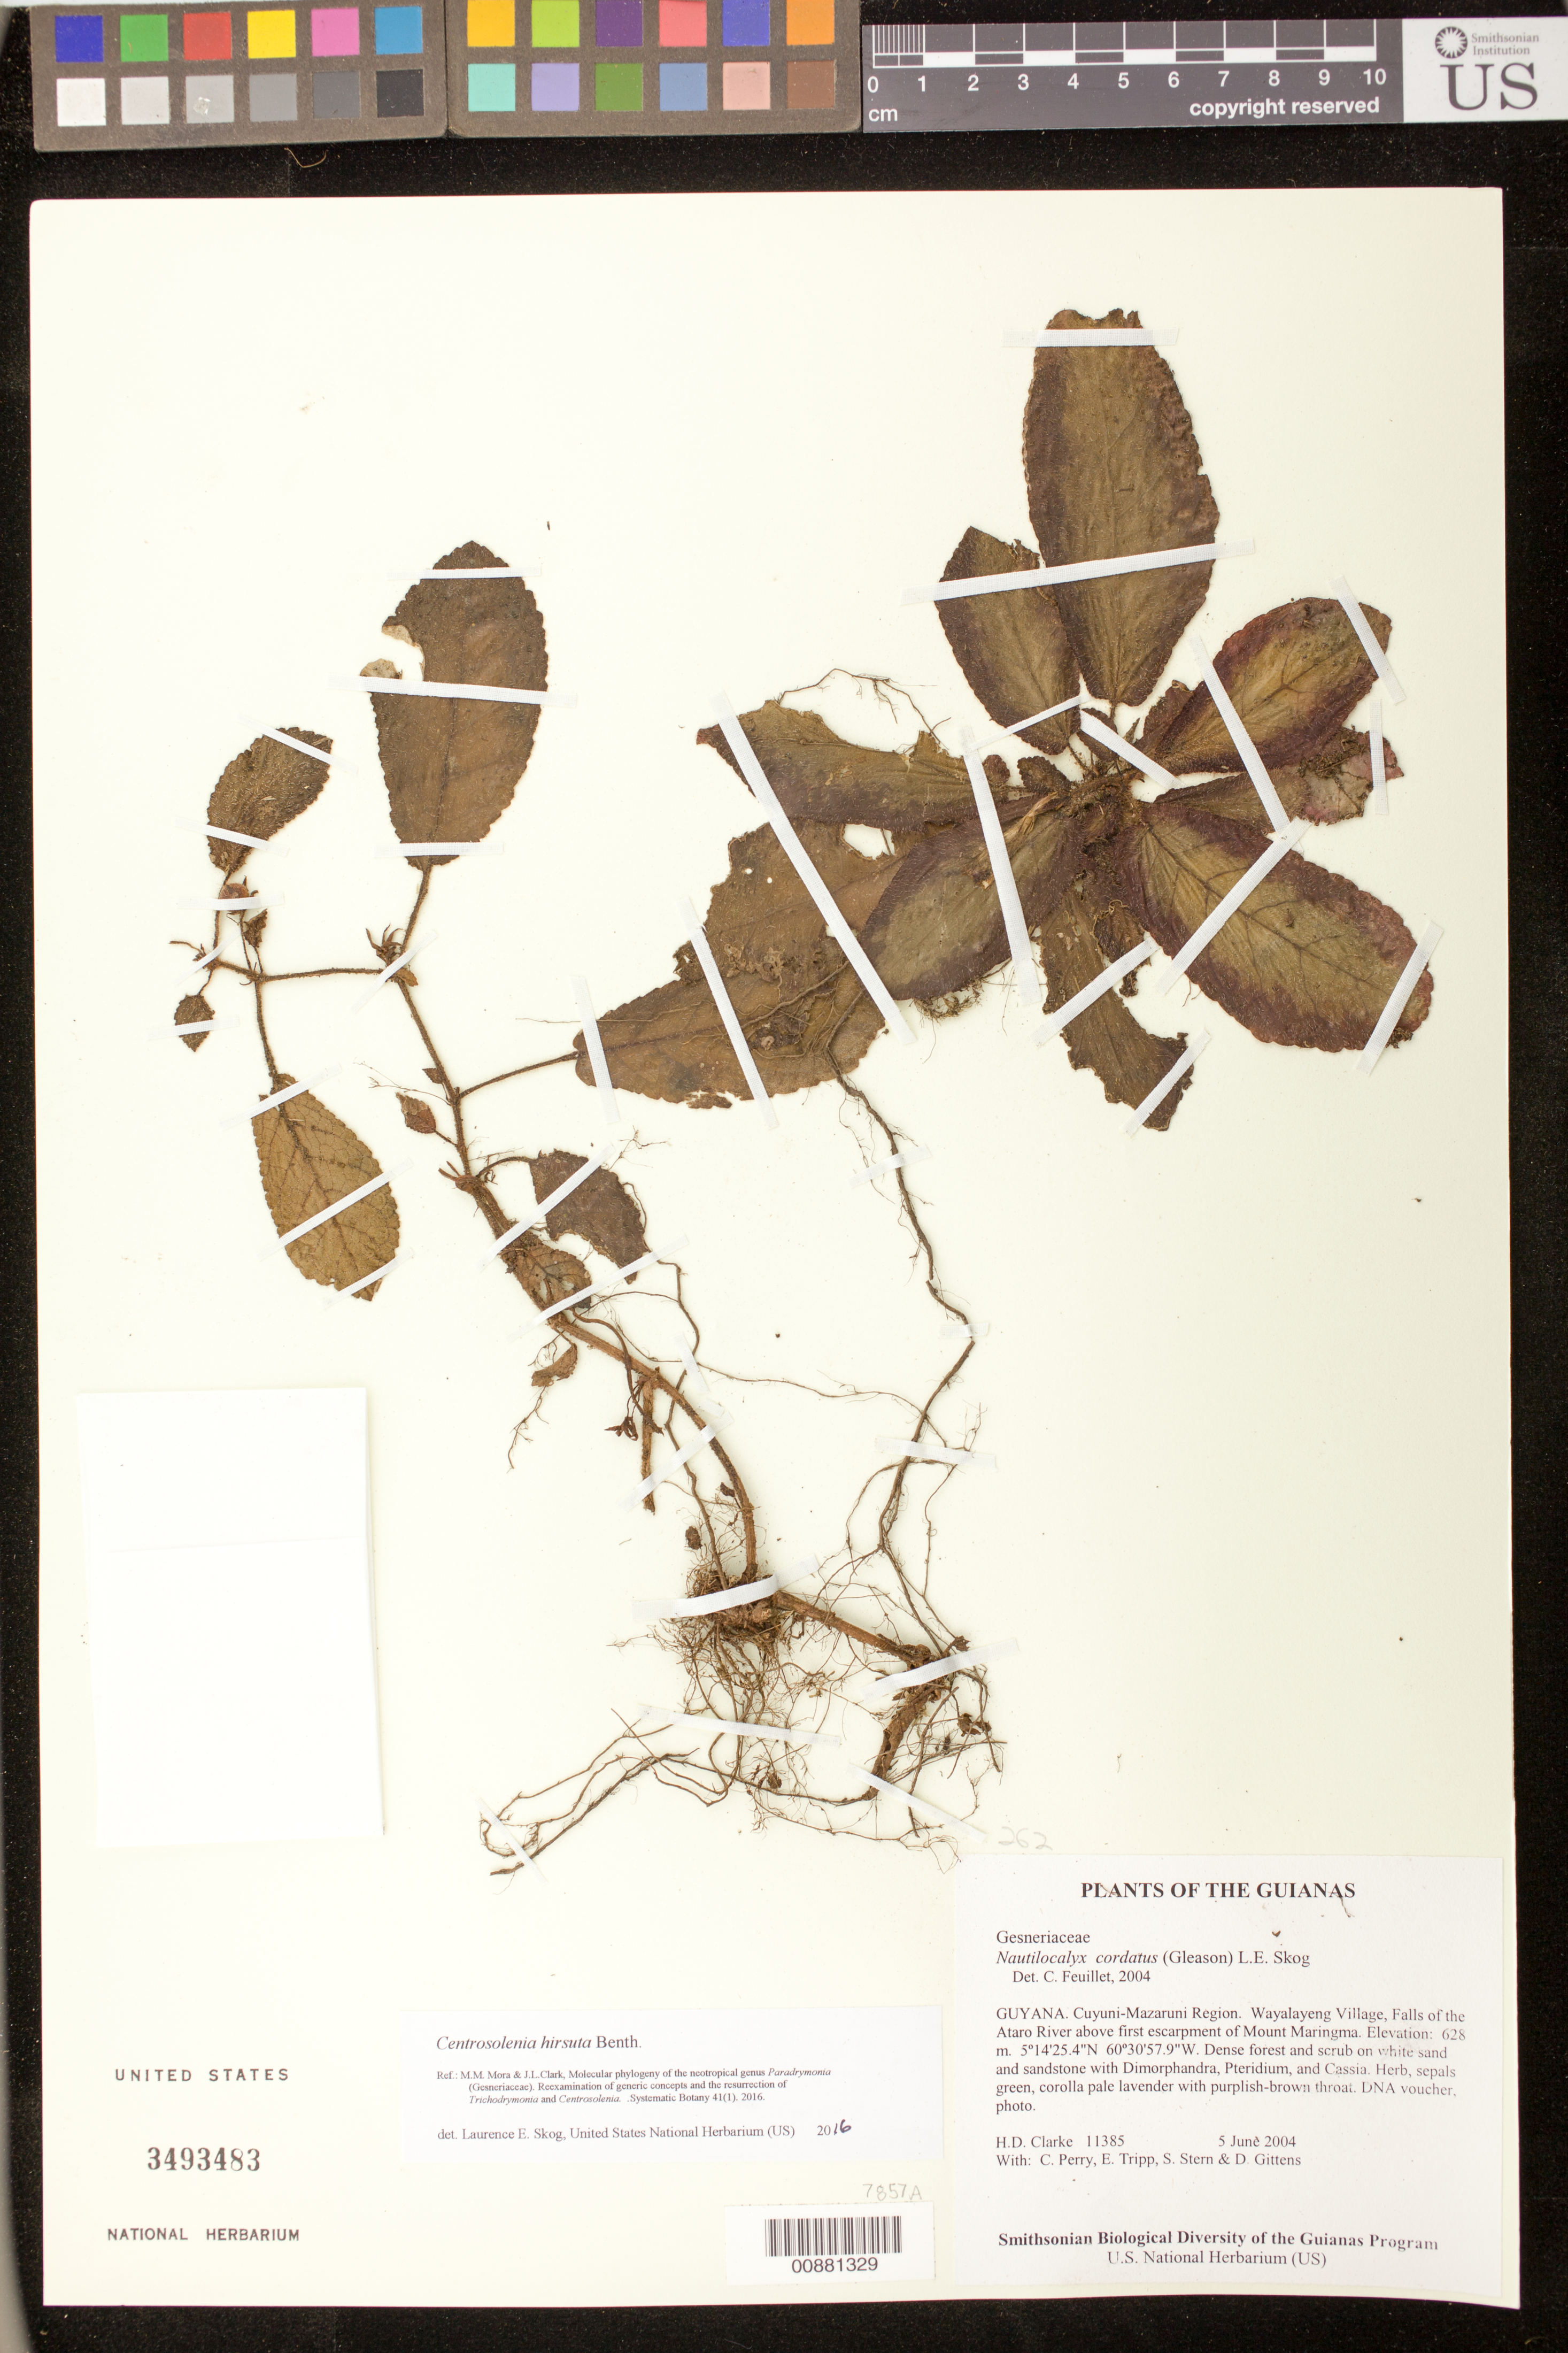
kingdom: Plantae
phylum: Tracheophyta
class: Magnoliopsida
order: Lamiales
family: Gesneriaceae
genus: Centrosolenia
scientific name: Centrosolenia hirsuta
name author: Benth.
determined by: Skog, Laurence E.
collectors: H. D. Clarke, C. Perry, E. Tripp, S. R. Stern & D. Gittens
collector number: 11385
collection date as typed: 5 June 2004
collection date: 2004-06-05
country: Guyana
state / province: Cuyuni-Mazaruni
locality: Wayalayeng Village, Falls of the Ataro River above first escarpment of Mount Maringma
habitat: Dense forest and scrub on white sand and sandstone with Dimorphandra, Pteridium, and Cassia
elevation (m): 628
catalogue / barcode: US 3493483